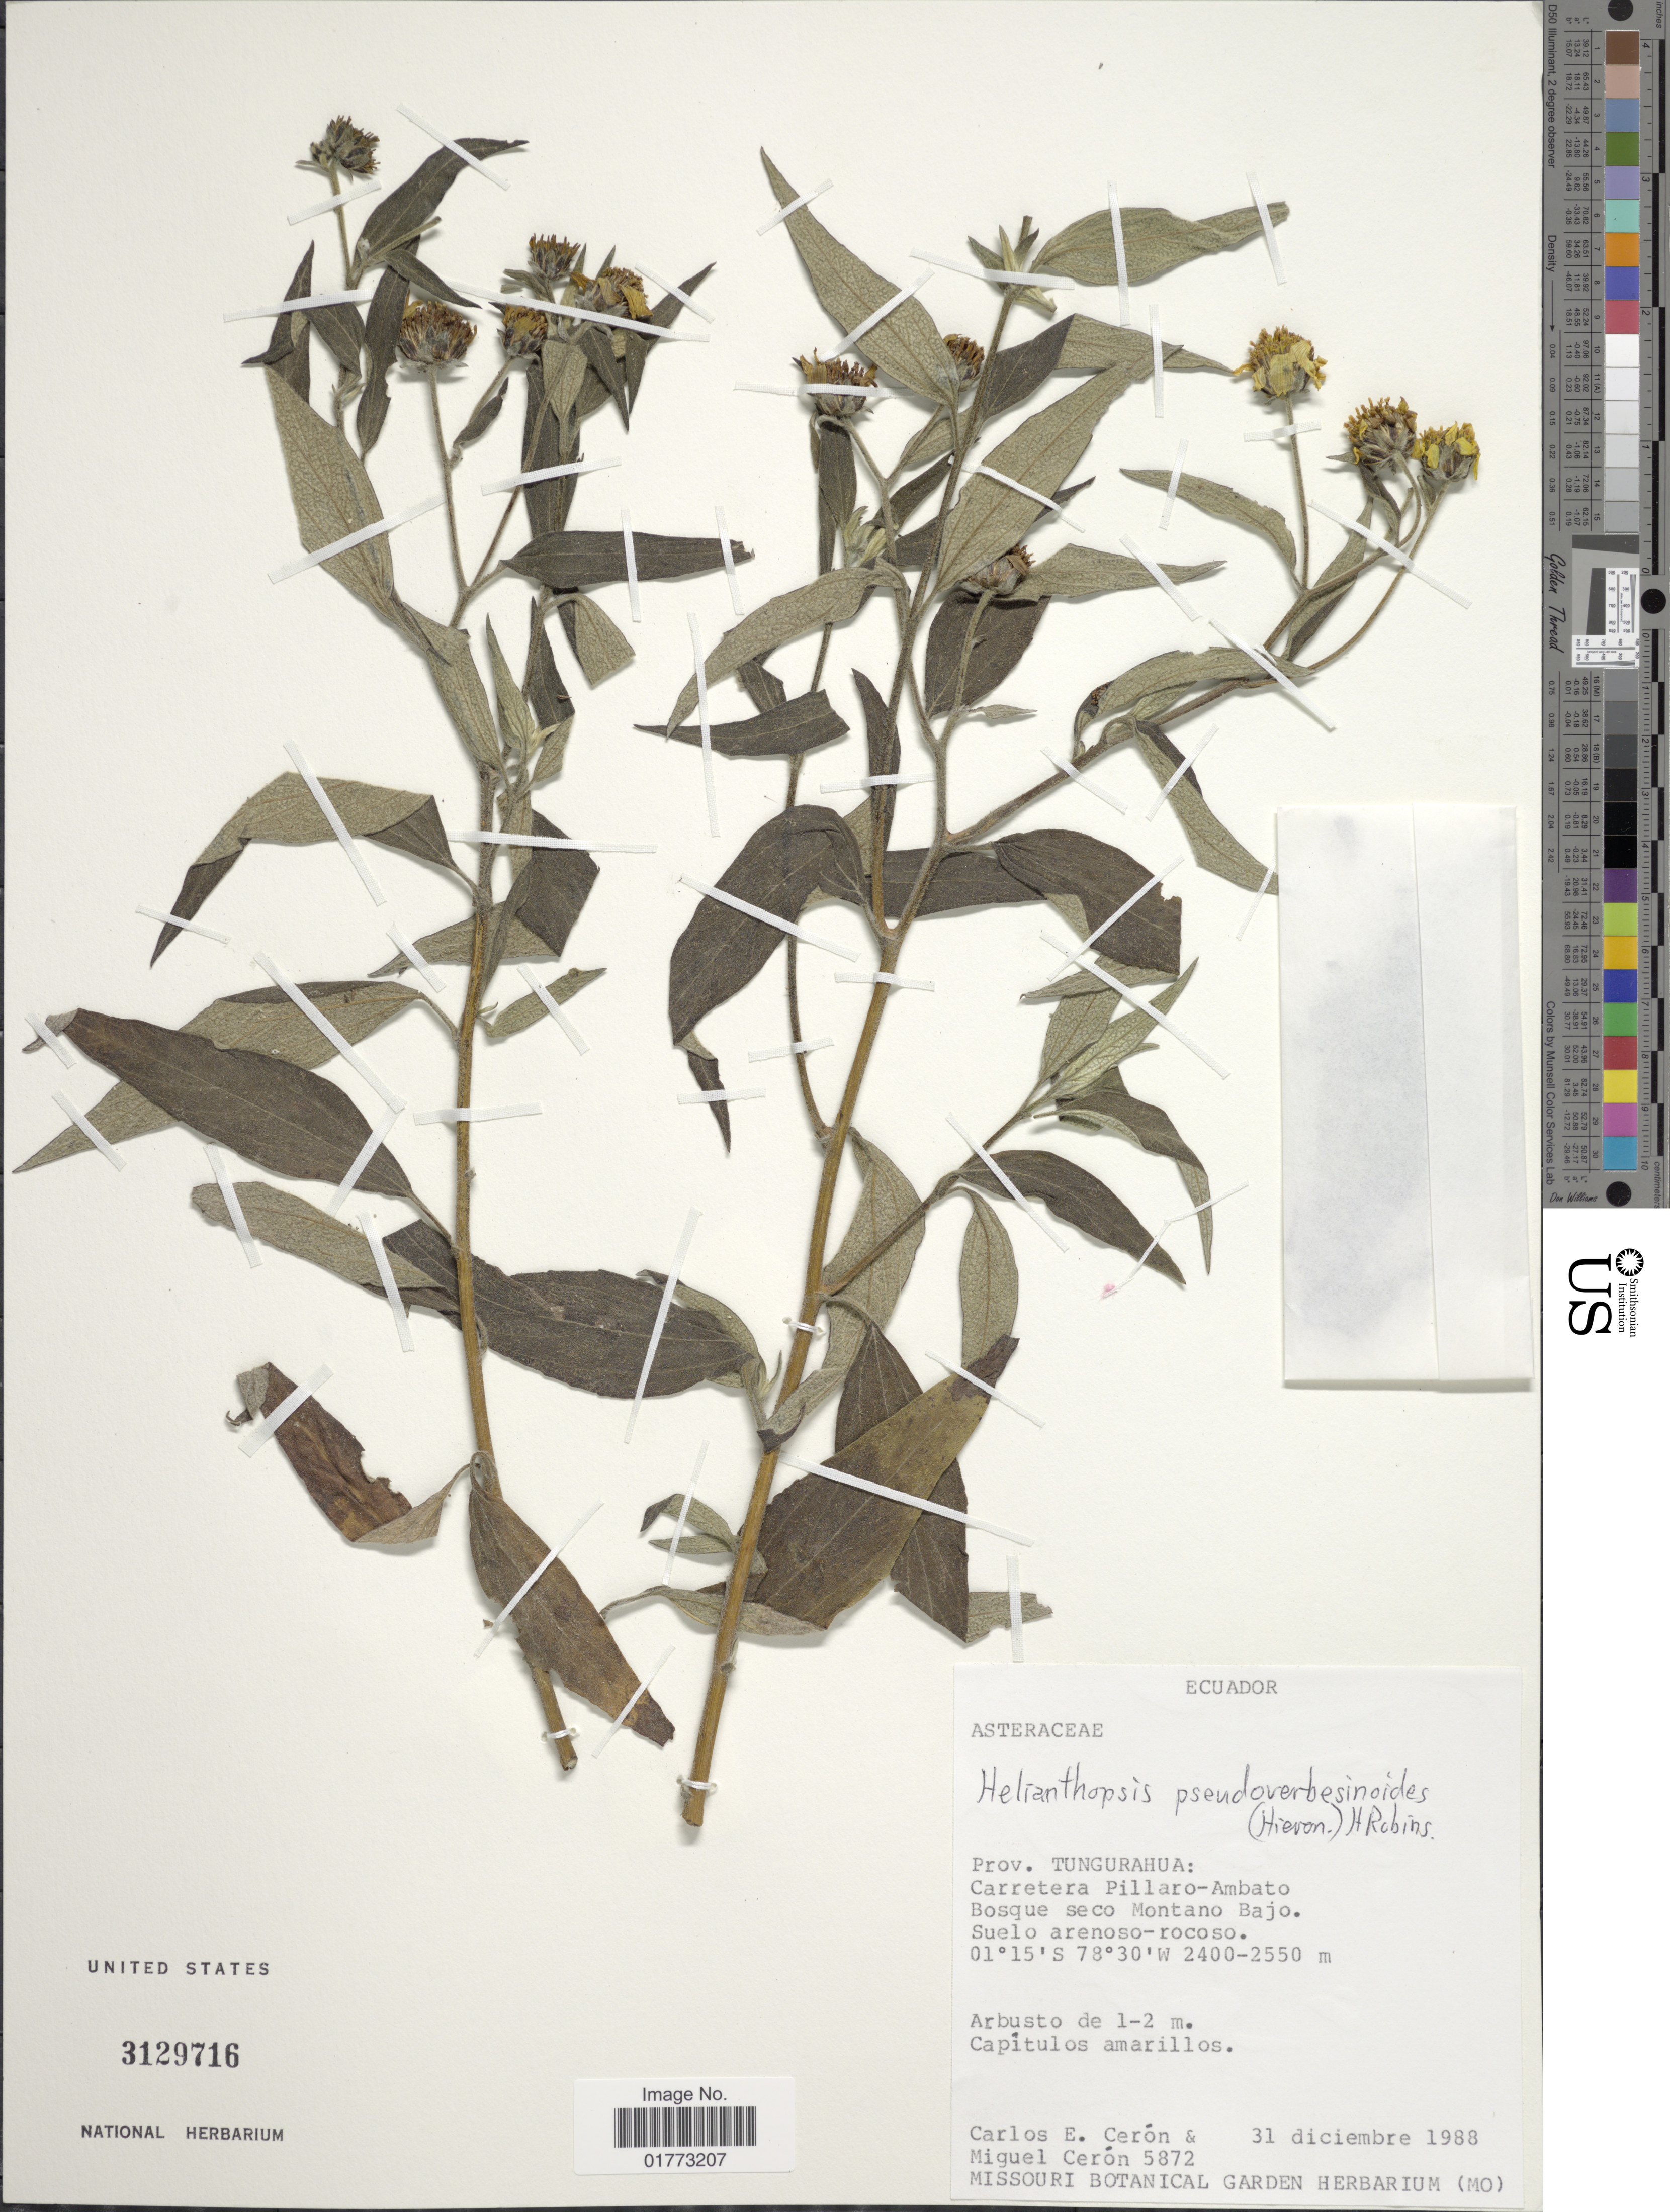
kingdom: Plantae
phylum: Tracheophyta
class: Magnoliopsida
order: Asterales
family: Asteraceae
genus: Pappobolus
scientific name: Pappobolus imbaburensis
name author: (Hieron.) Panero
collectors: C. E. Cerón M. & M. Ceron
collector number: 5872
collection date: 1988-12-31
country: Ecuador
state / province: Tungurahua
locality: Carretera Pillaro-Ambato, Bosque seco Montano Bajo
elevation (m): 2400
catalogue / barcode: US 3129716